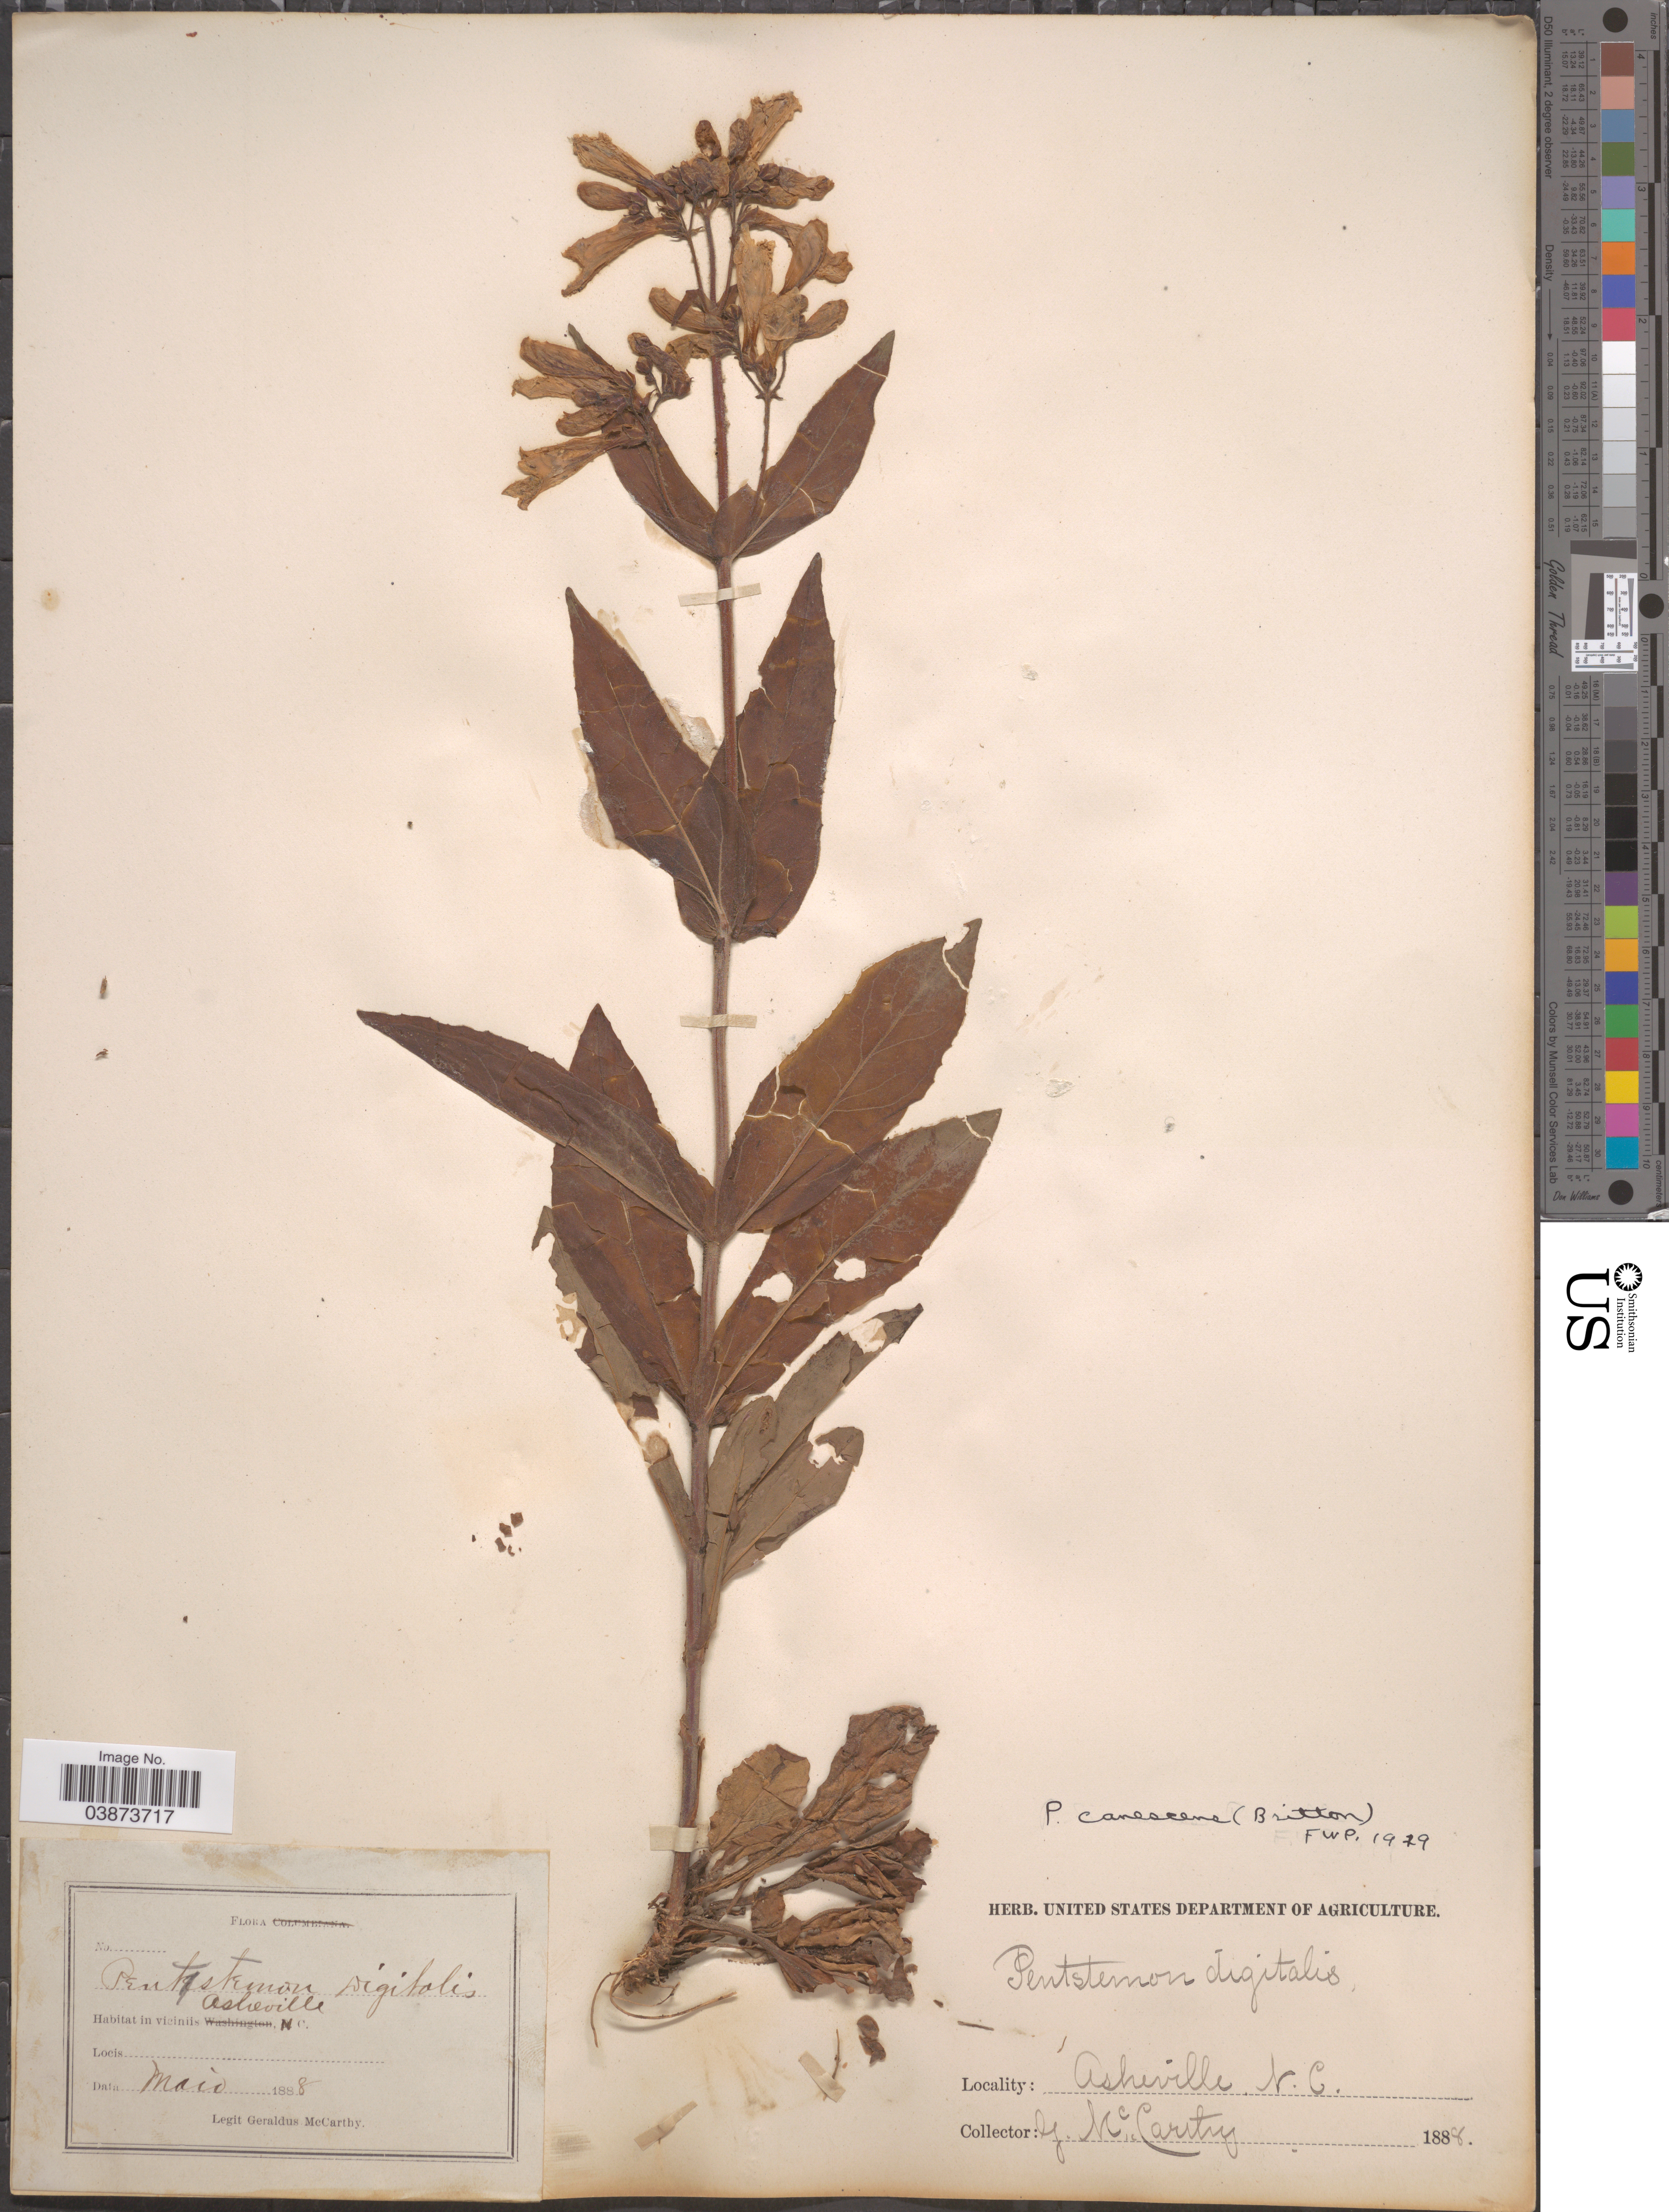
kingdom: Plantae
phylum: Tracheophyta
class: Magnoliopsida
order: Lamiales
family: Plantaginaceae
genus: Penstemon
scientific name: Penstemon canescens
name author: L.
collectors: G. McCarthy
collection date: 1888-05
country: United States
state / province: North Carolina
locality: In viciniis Asheville.